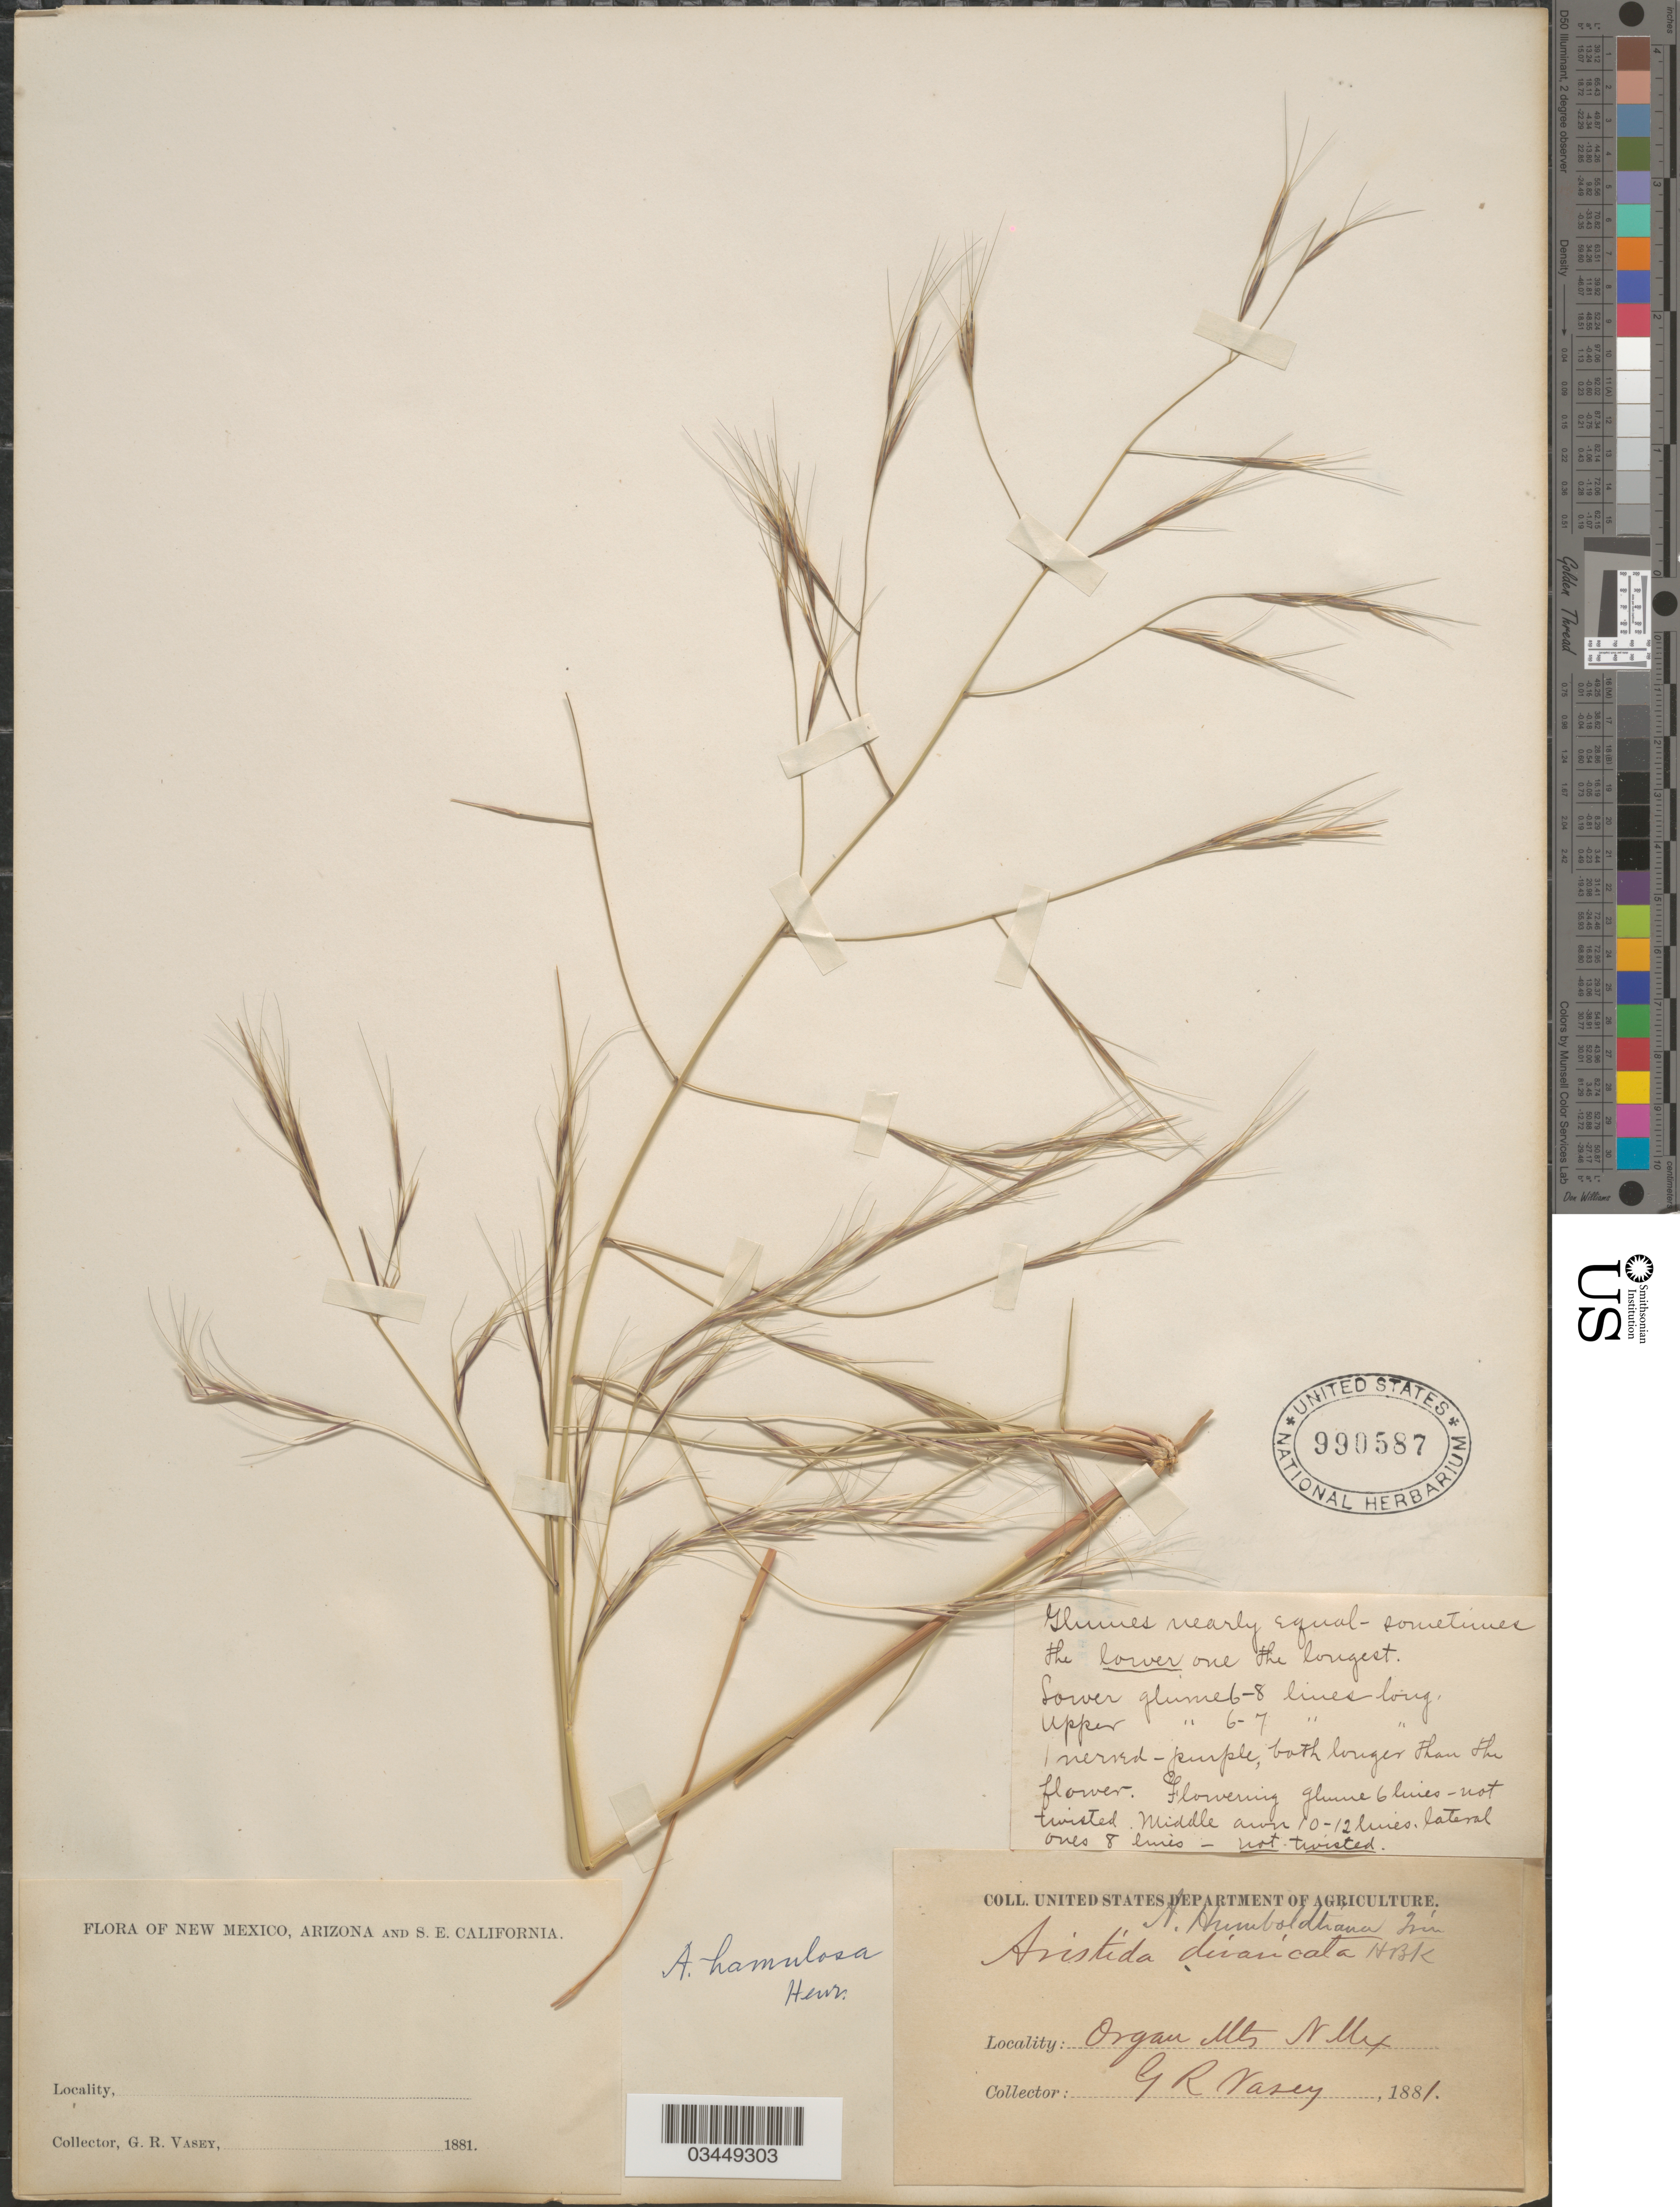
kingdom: Plantae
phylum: Tracheophyta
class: Liliopsida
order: Poales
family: Poaceae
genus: Aristida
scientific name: Aristida hamulosa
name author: Henr.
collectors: G. R. Vasey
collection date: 1881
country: United States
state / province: New Mexico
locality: Organ Mts.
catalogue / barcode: US 990587